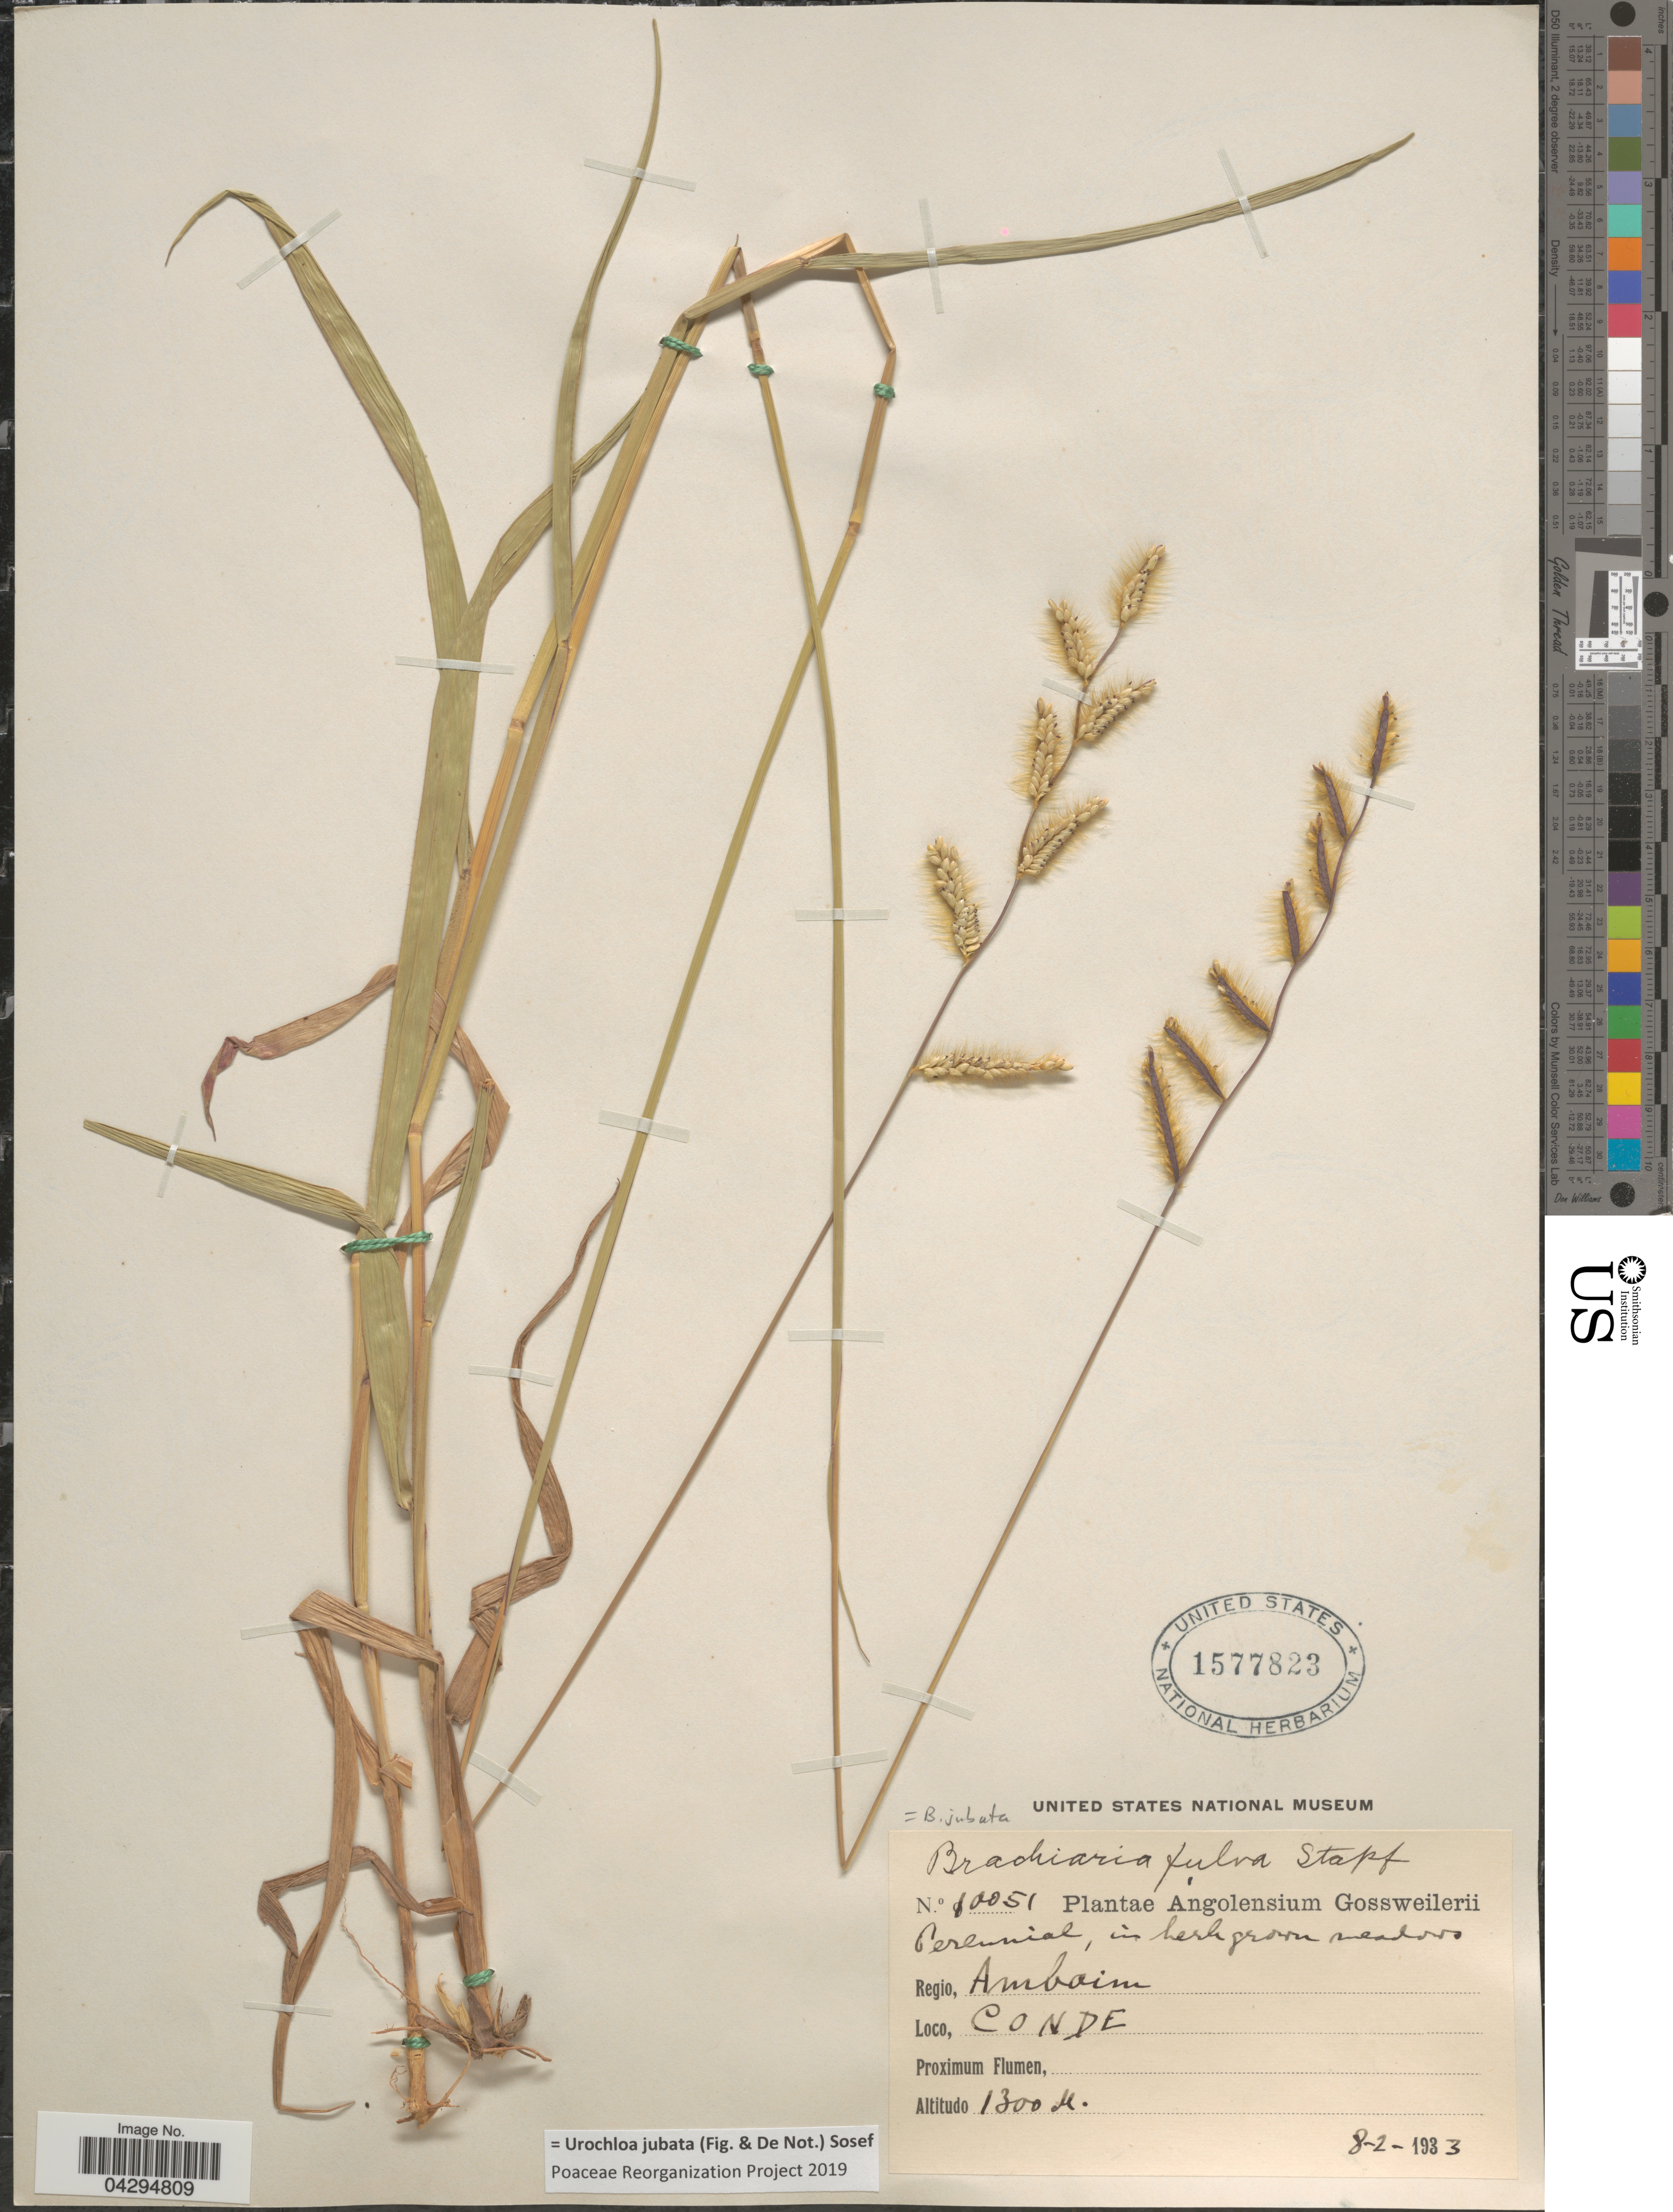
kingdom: Plantae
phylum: Tracheophyta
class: Liliopsida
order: Poales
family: Poaceae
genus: Urochloa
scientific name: Urochloa jubata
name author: (Fig. & De Not.) Sosef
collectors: -. Gossweiler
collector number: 10051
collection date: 1933-02-08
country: Angola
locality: Regio, Ambaim. Conde.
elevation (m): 1300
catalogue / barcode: US 1577823